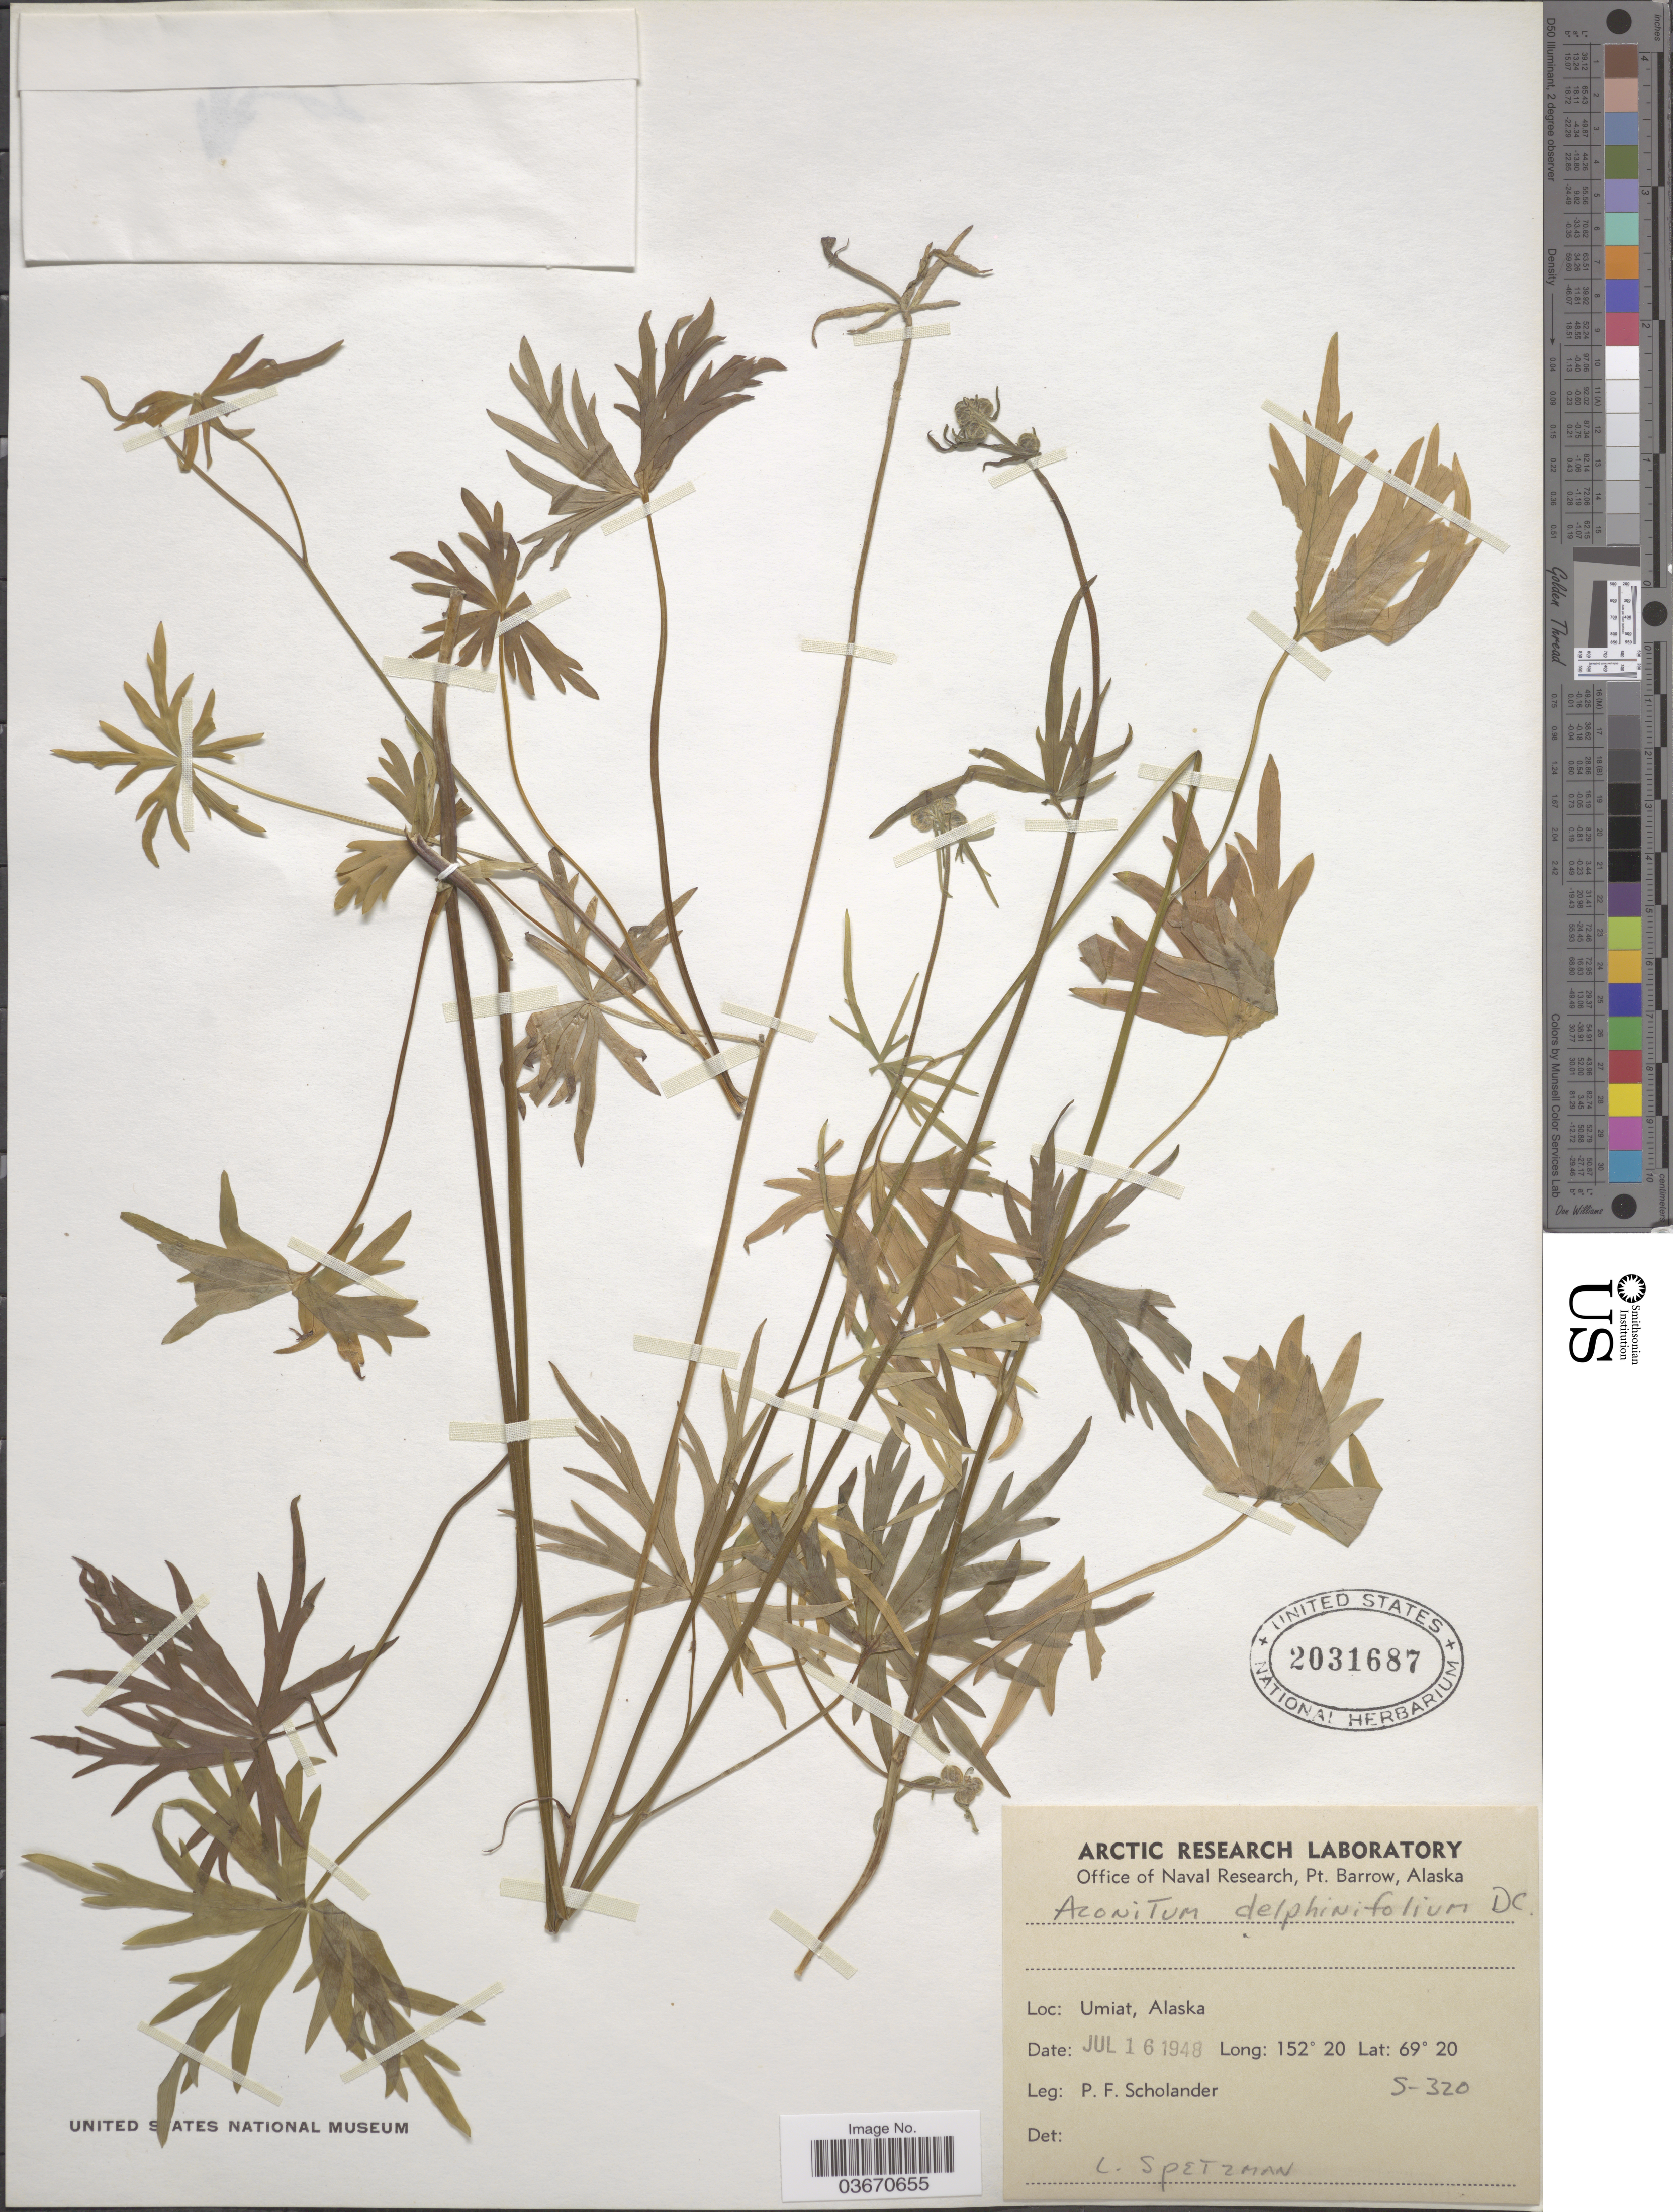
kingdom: Plantae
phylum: Tracheophyta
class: Magnoliopsida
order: Ranunculales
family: Ranunculaceae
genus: Aconitum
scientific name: Aconitum delphinifolium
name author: DC.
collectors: P. Scholander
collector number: S-320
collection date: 1948-07-16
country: United States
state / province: Alaska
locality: Umiat.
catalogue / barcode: US 2031687